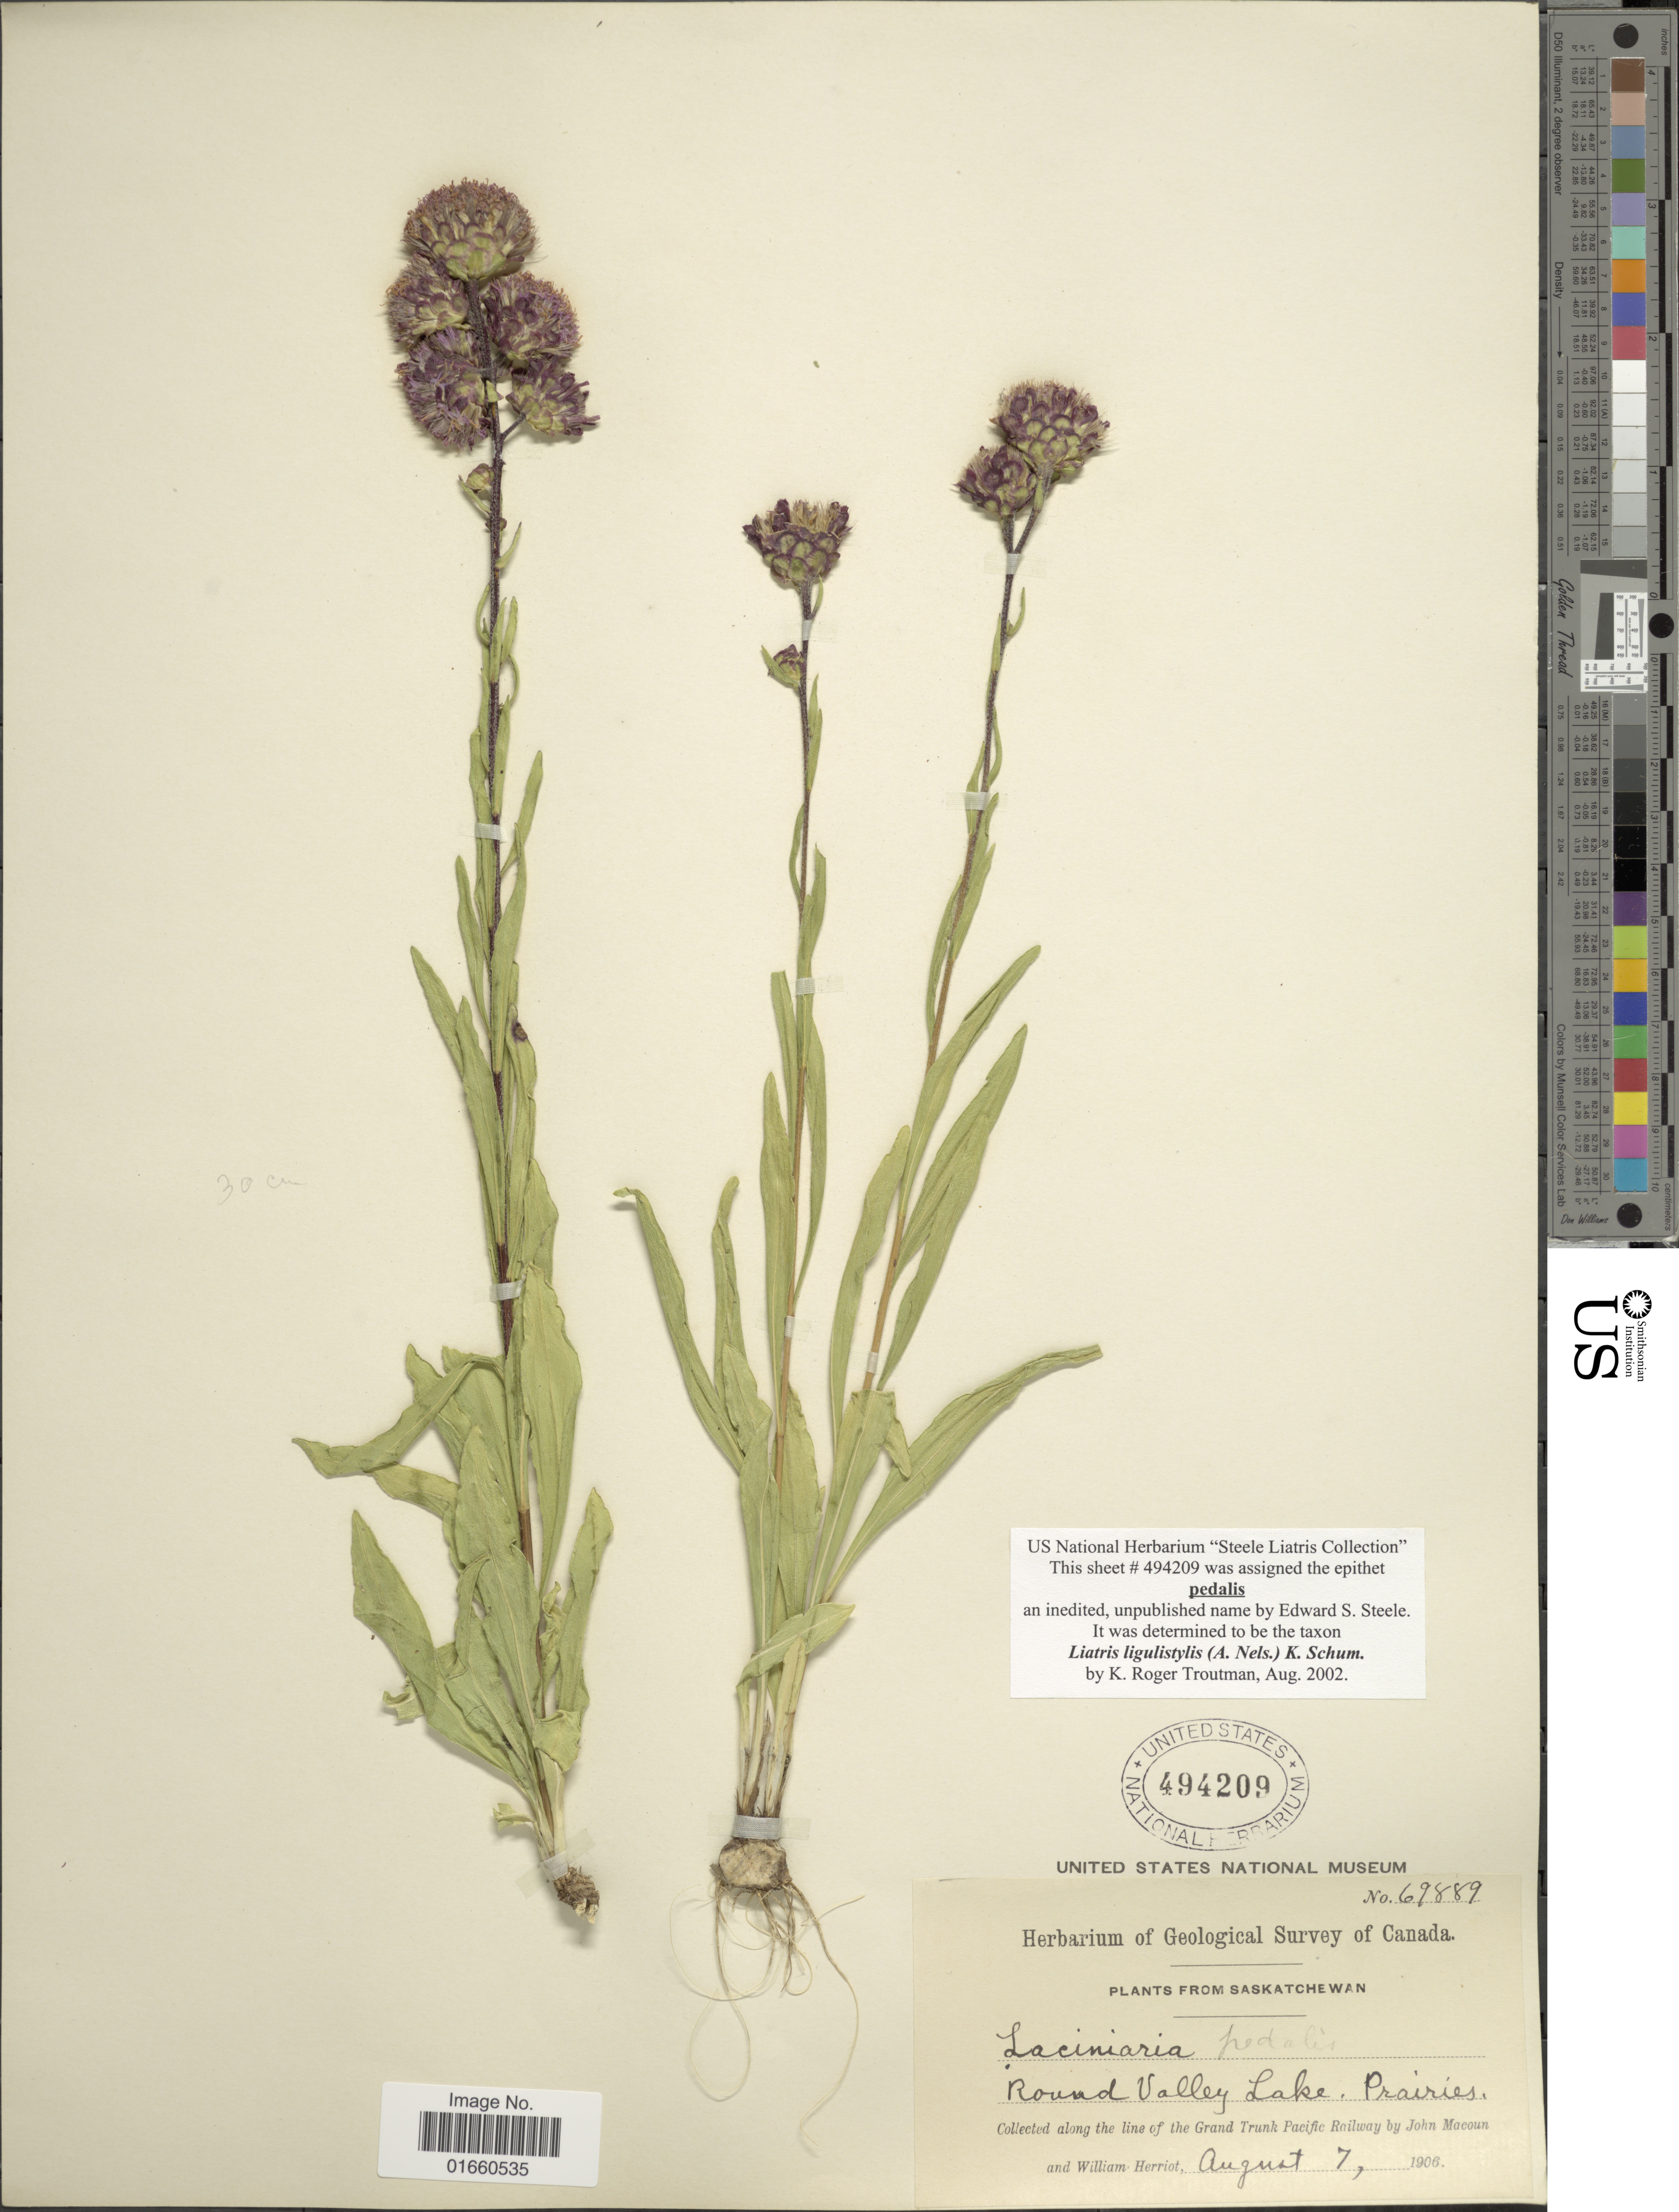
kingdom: Plantae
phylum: Tracheophyta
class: Magnoliopsida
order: Asterales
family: Asteraceae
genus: Liatris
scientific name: Liatris ligulistylis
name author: (A. Nelson) K. Schum.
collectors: J. Macoun & W. Herriot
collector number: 69889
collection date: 1906-08-07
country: Canada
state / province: Saskatchewan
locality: Round Valley Lake, Prairies, Along the line of the Grand Trunk Pacific Railway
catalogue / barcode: US 494209